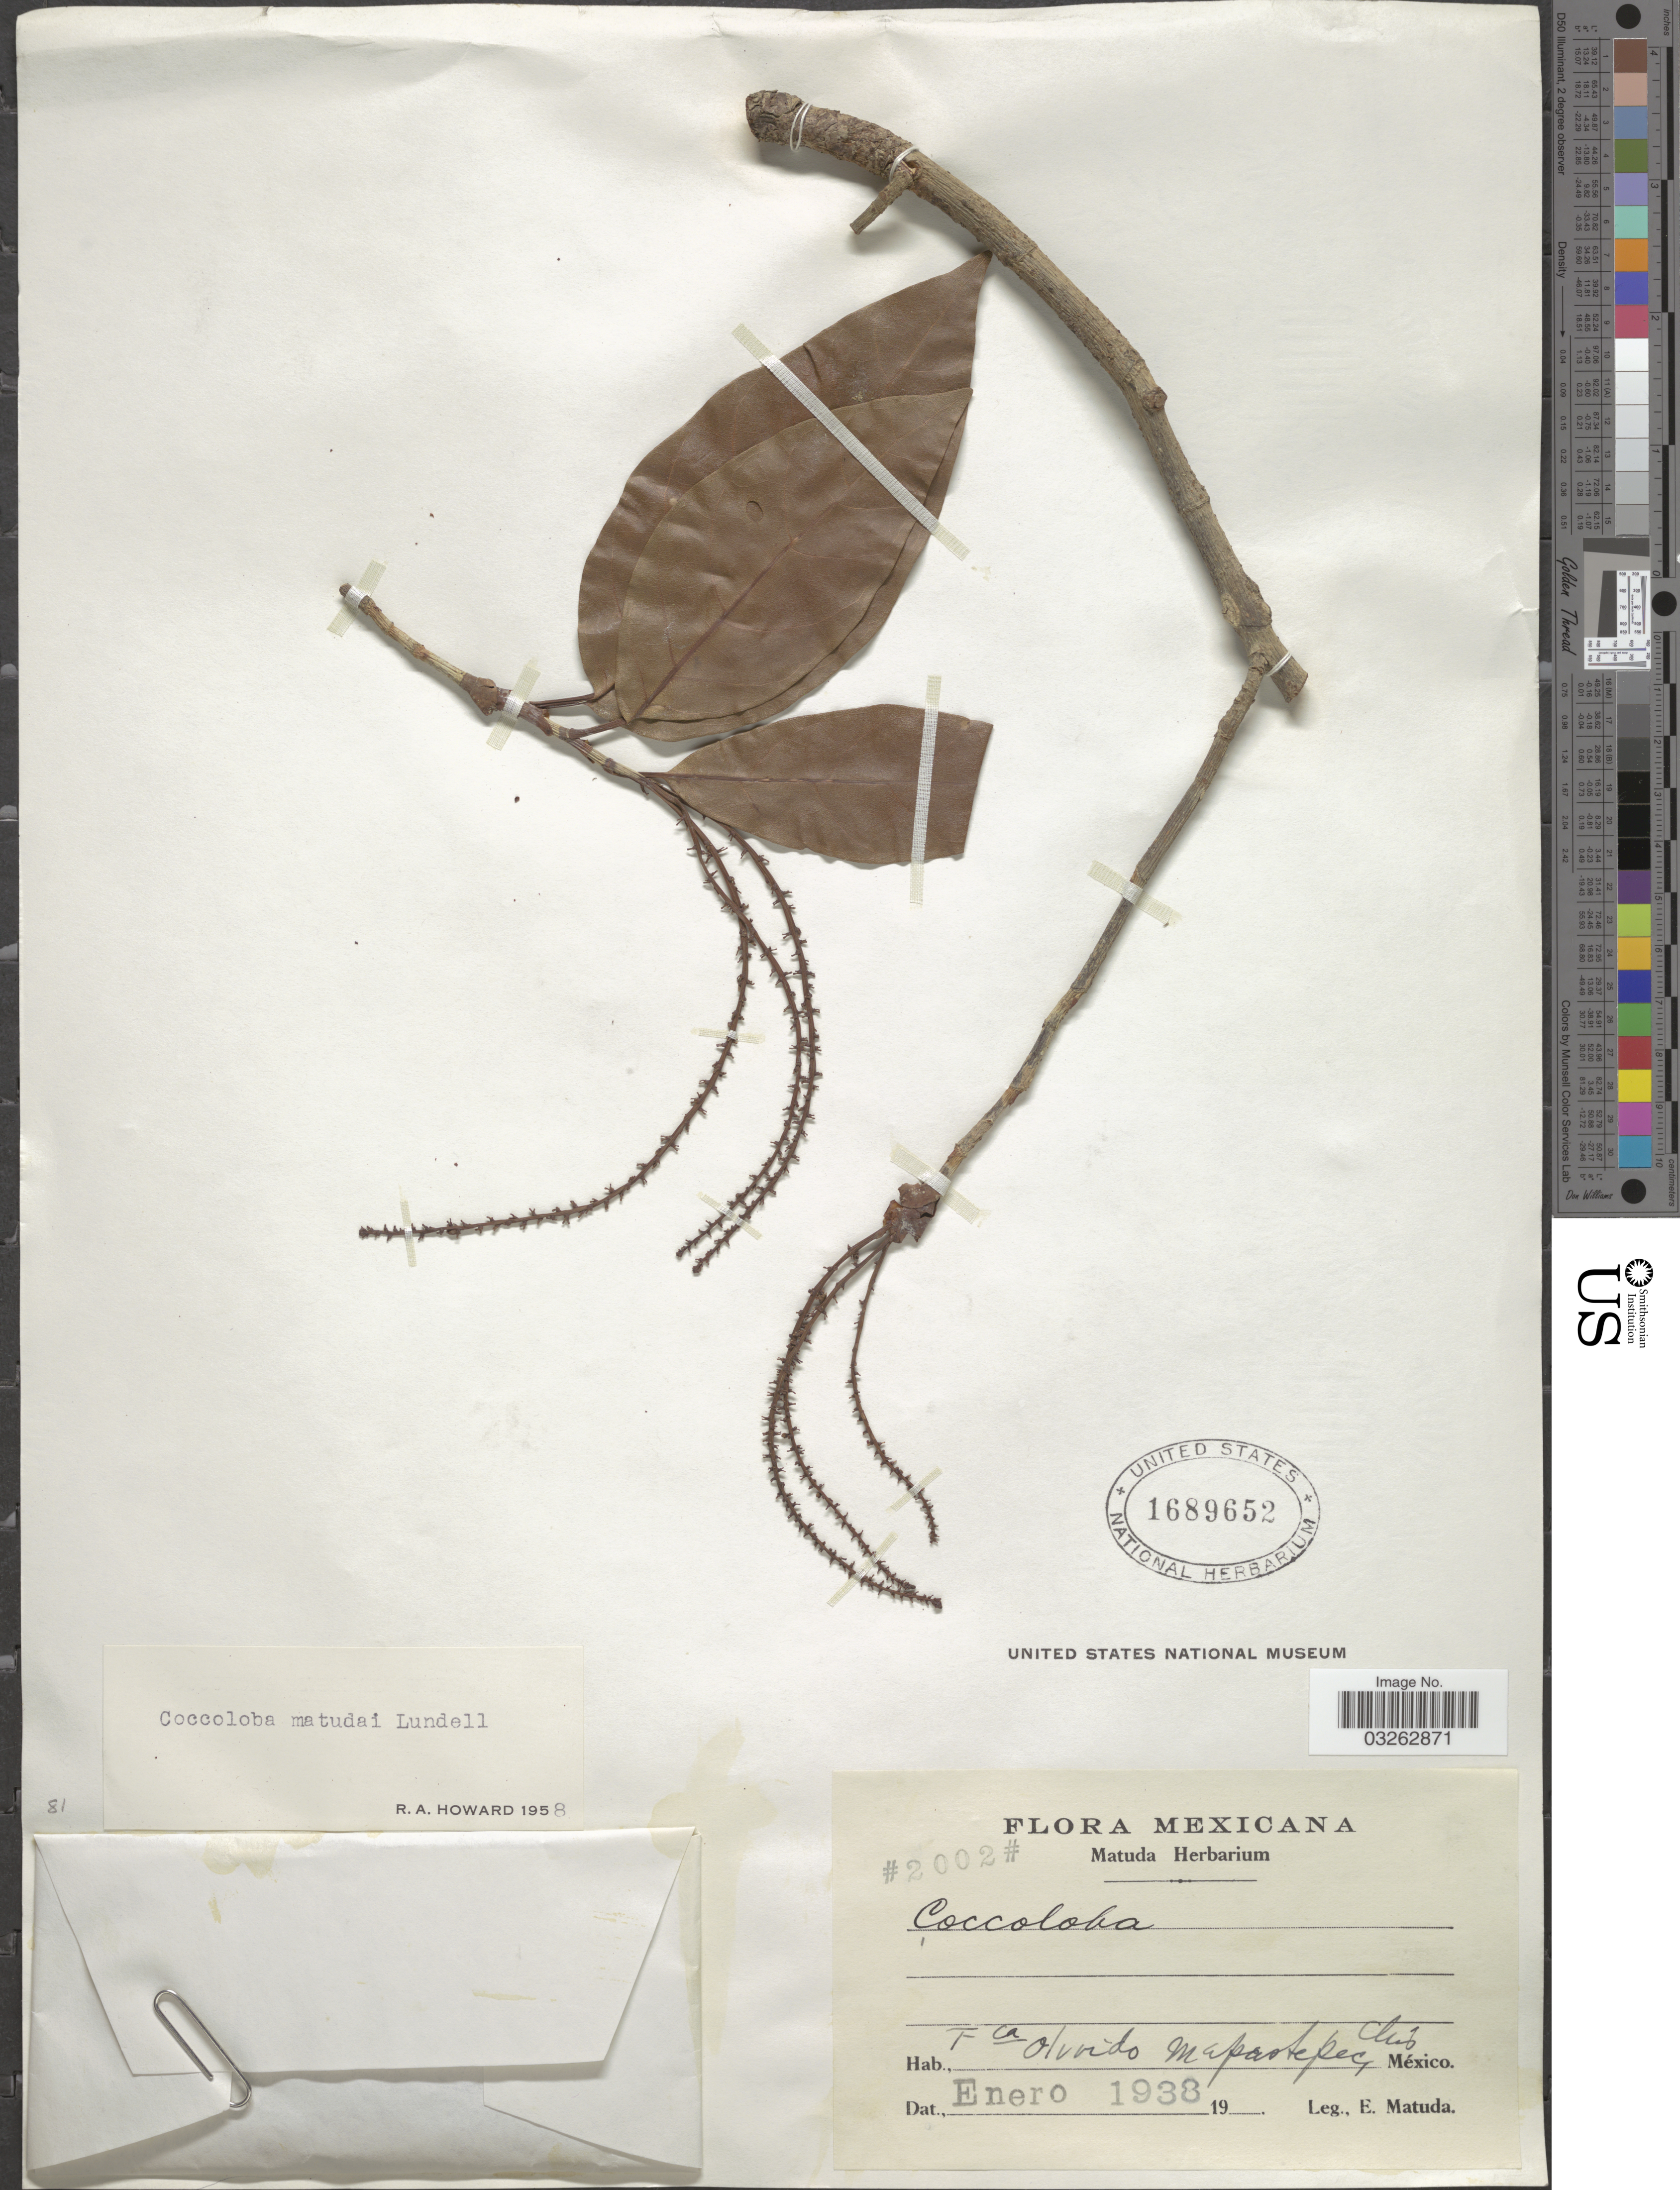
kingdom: Plantae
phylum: Tracheophyta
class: Magnoliopsida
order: Caryophyllales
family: Polygonaceae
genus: Coccoloba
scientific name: Coccoloba matudae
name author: Lundell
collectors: E. Matuda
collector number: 2002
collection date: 1938-01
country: Mexico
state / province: Chiapas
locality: Fca. Olvido Mapastepec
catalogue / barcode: US 1689652